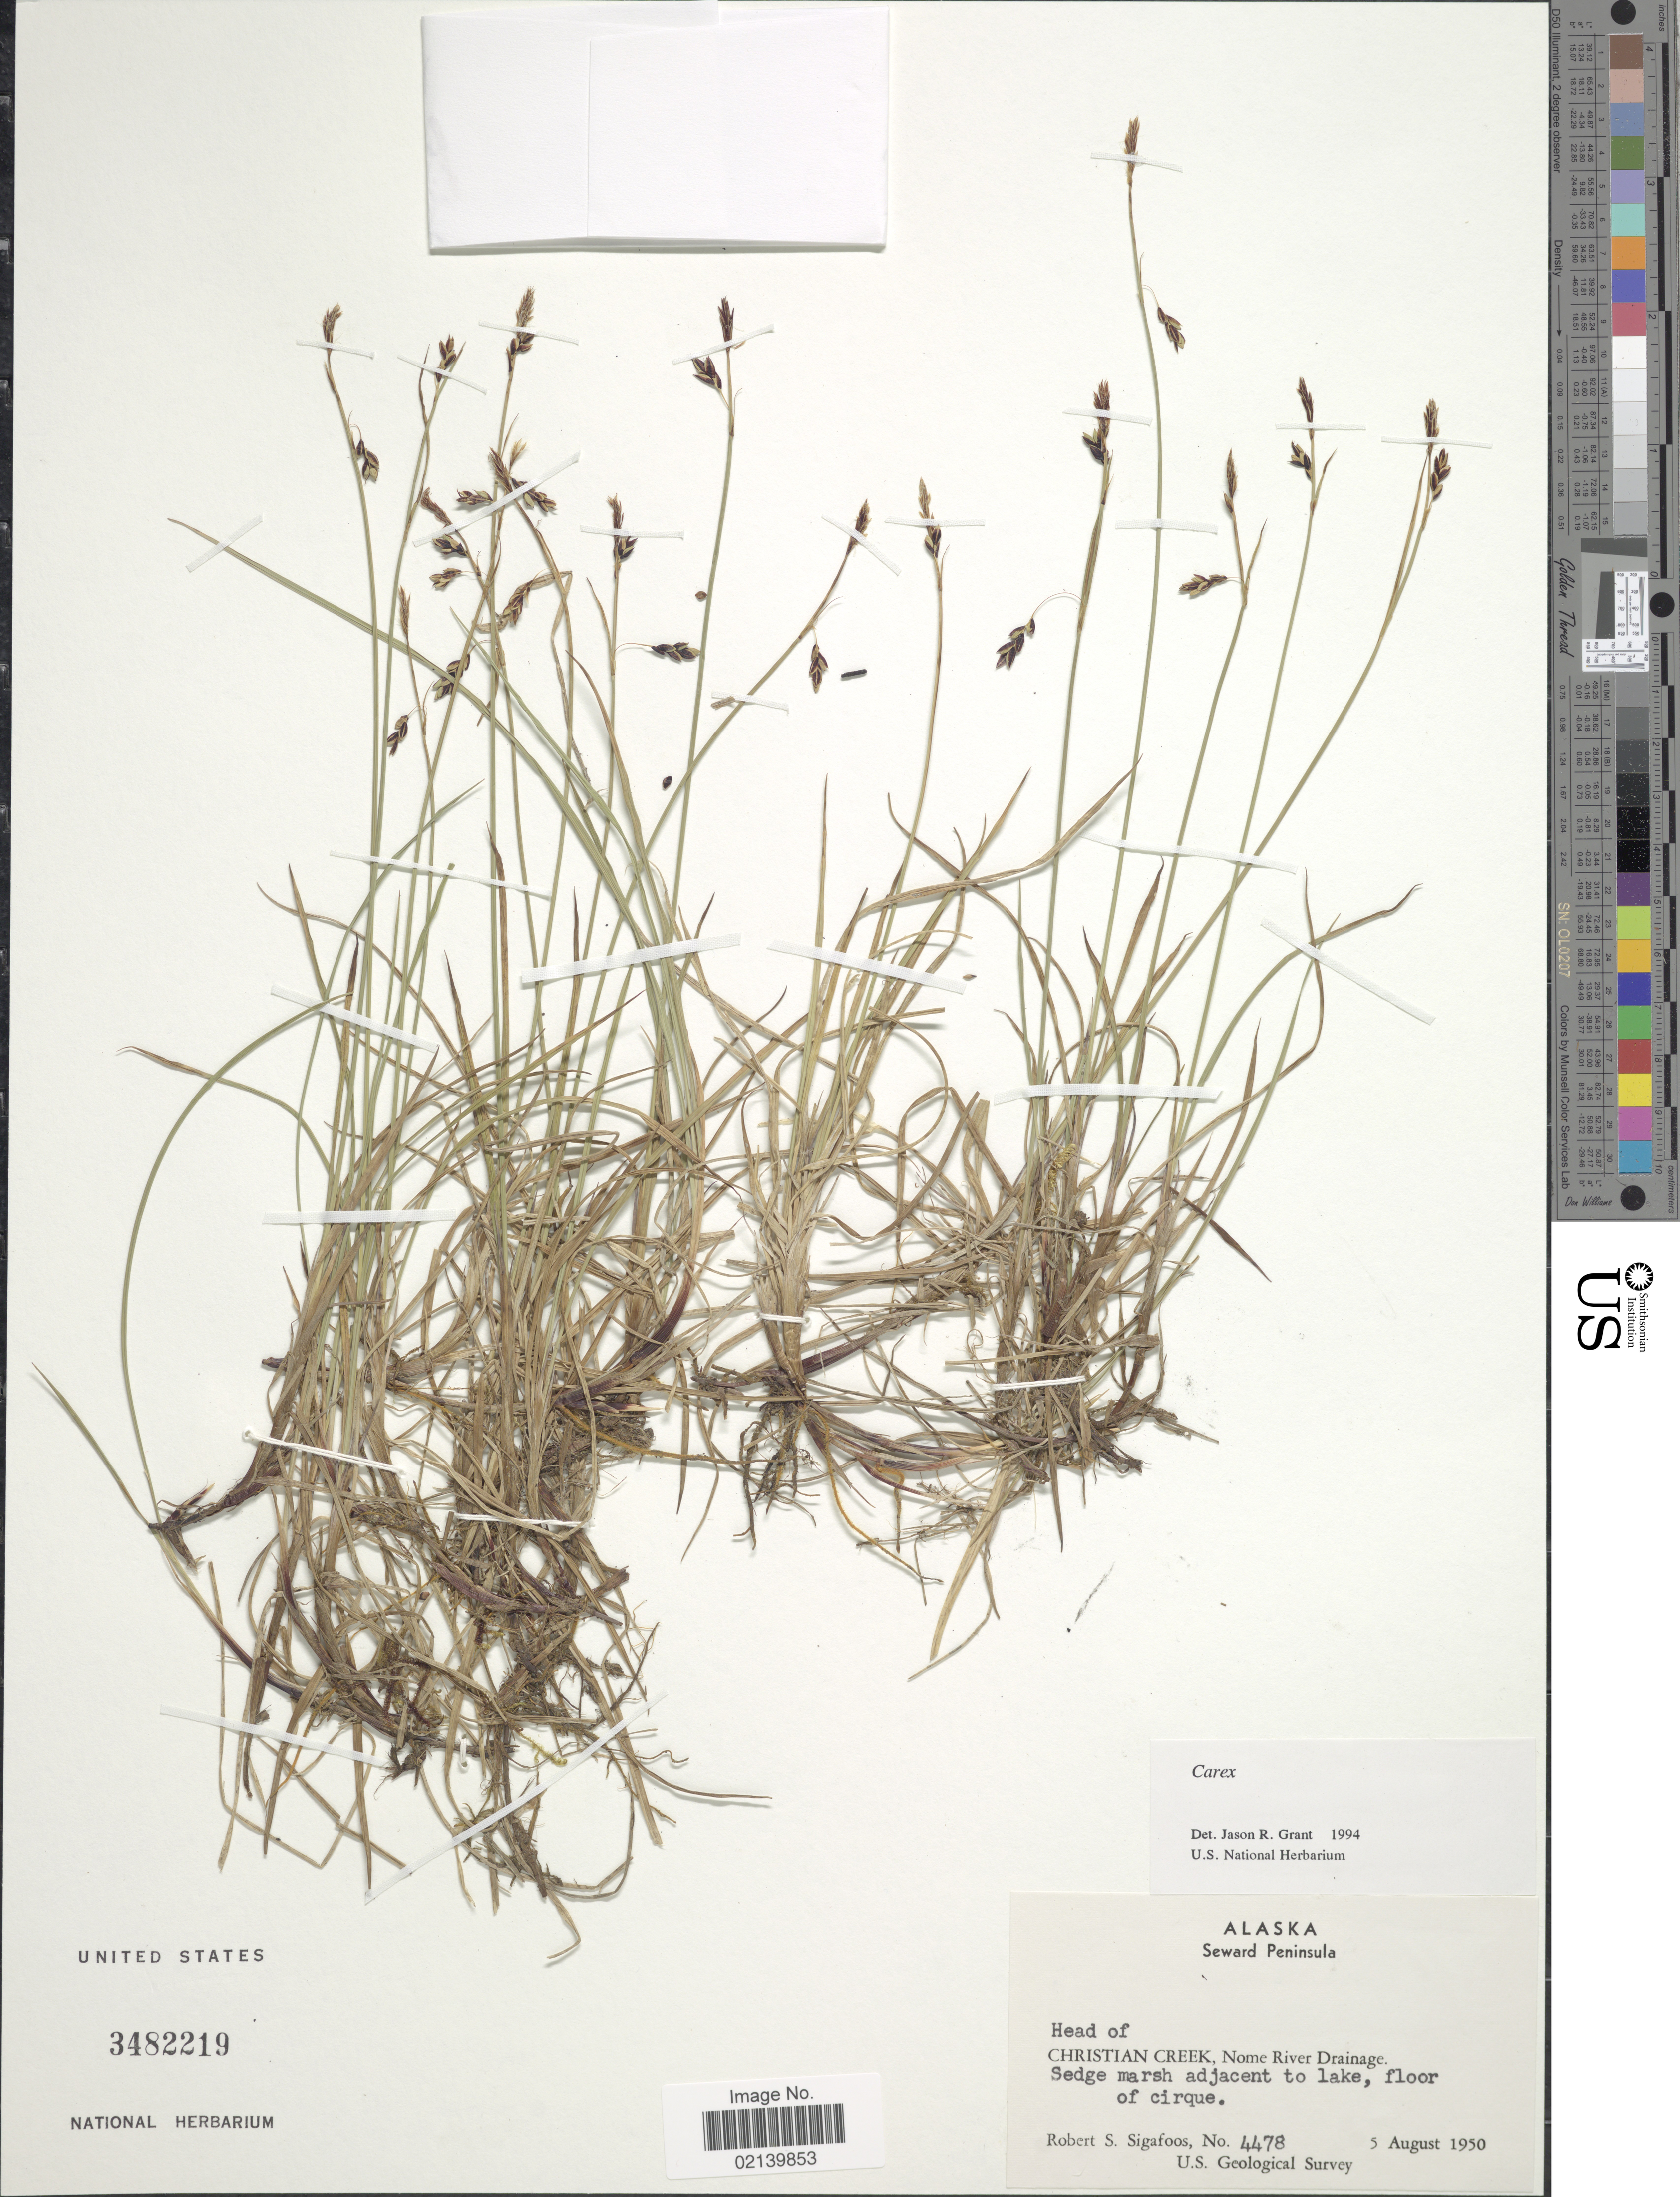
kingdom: Plantae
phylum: Tracheophyta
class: Liliopsida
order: Poales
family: Cyperaceae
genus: Carex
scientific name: Carex sp.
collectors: R. Sigafoos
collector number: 4478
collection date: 1950-08-05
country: United States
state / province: Alaska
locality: Alaska, Seward Peninsula. Head of Christian Creek, Nome River Drainage. Sedge marsh adjacent to lake, floor of cirque.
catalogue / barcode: US 3482219